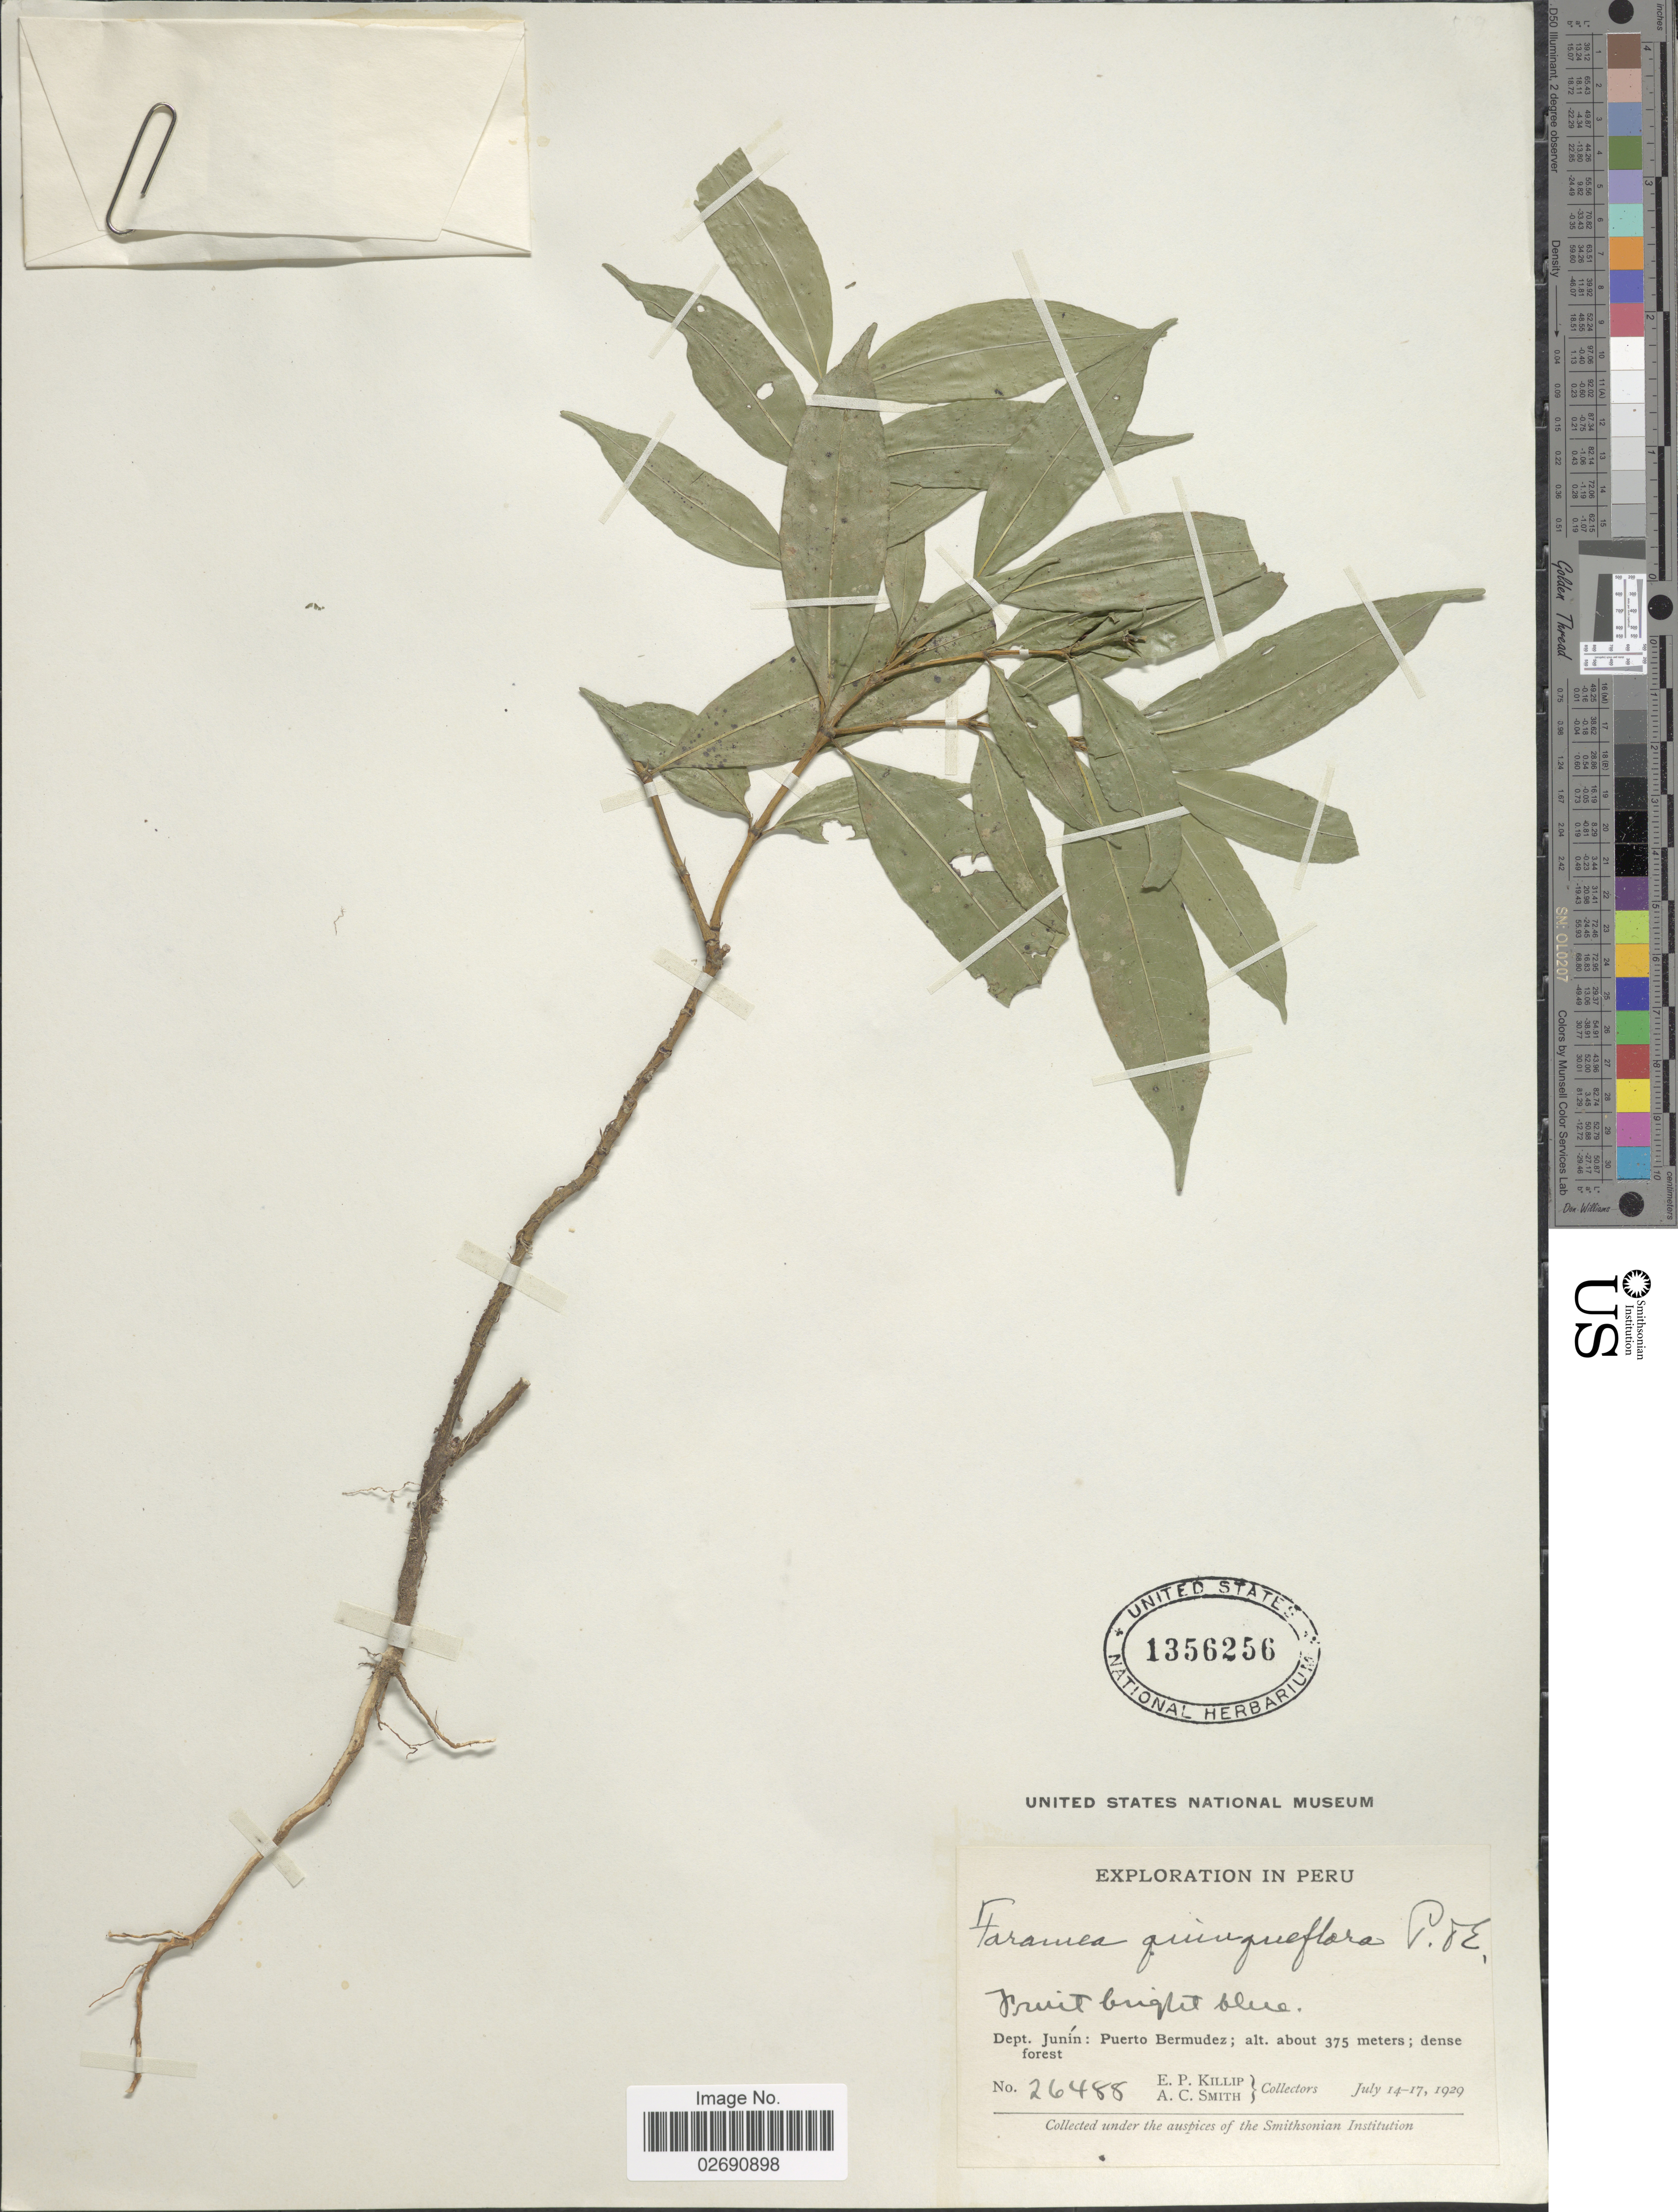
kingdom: Plantae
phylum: Tracheophyta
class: Magnoliopsida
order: Gentianales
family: Rubiaceae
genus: Faramea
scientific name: Faramea quinqueflora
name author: Poepp. & Endl.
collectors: E. P. Killip & A. C. Smith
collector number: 26488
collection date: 1929-07-14/1929-07-17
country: Peru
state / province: Junín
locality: Puerto Bermudez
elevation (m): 375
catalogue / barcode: US 1356256